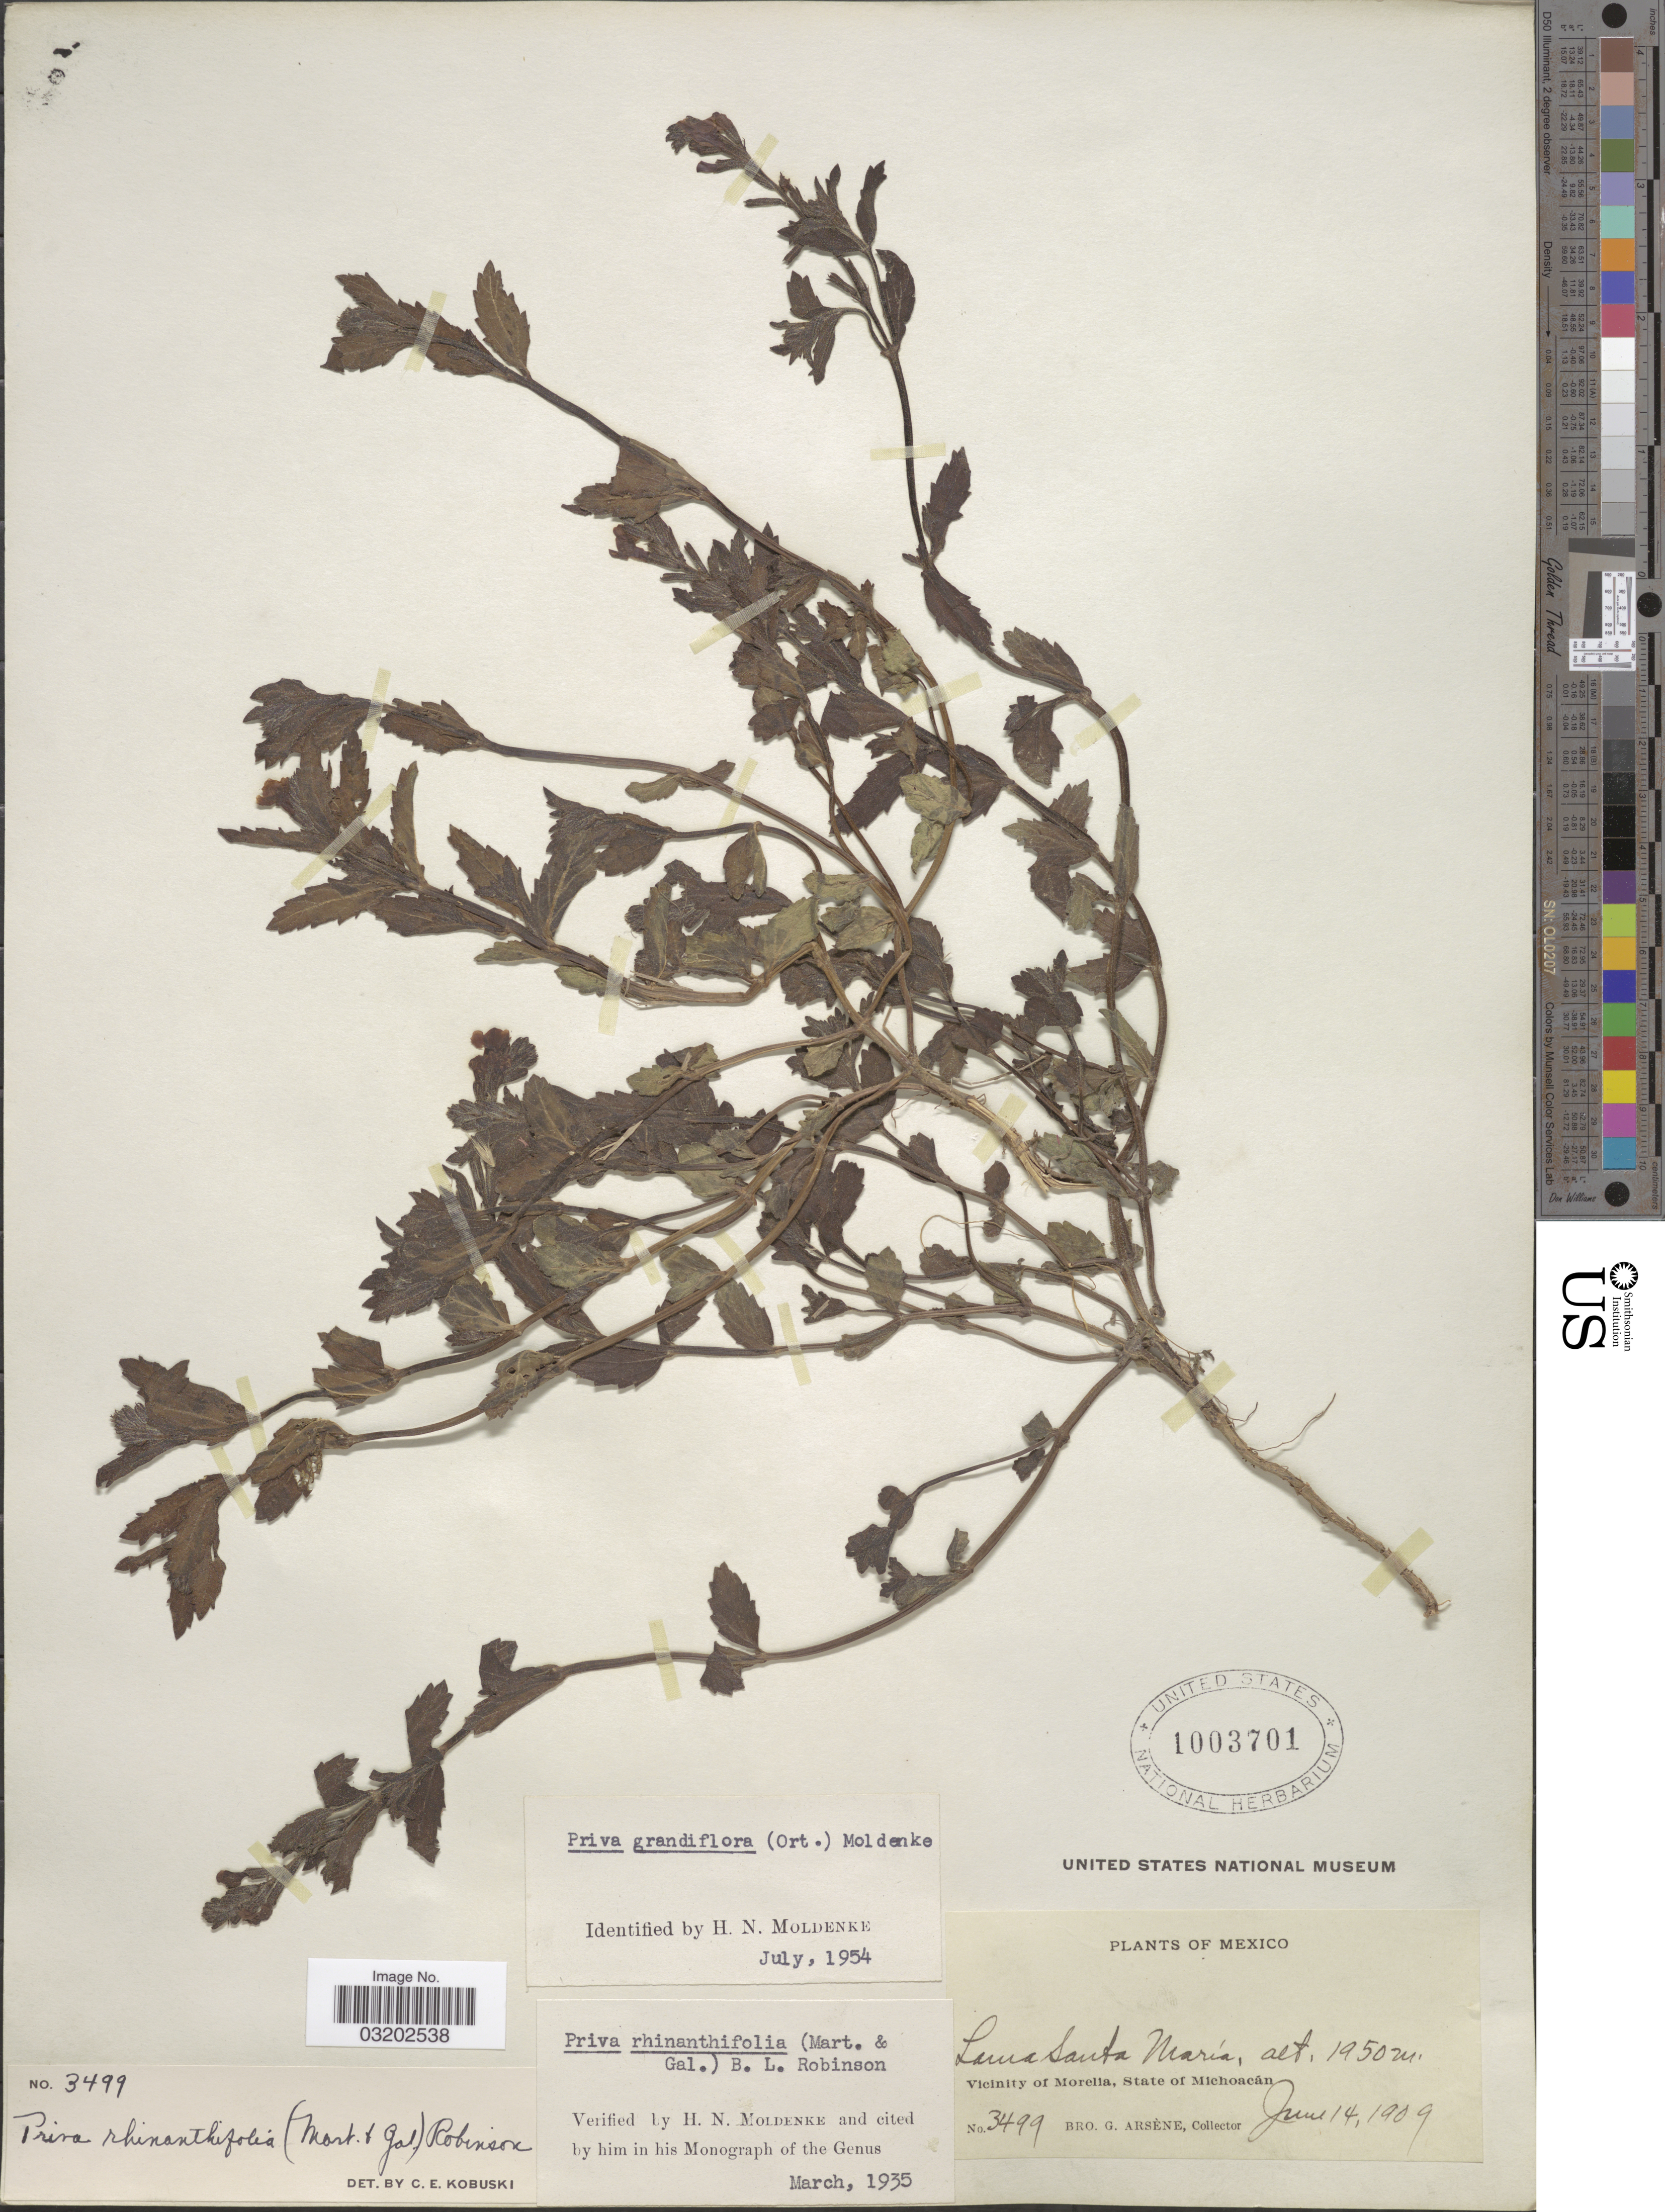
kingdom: Plantae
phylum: Tracheophyta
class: Magnoliopsida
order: Lamiales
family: Verbenaceae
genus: Priva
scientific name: Priva grandiflora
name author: Moldenke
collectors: Bro. G. Arsène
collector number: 3499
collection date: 1909-06-14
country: Mexico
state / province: Michoacán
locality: Loma Santa María, Vicinity of Morelia.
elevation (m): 1950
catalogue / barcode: US 1003701